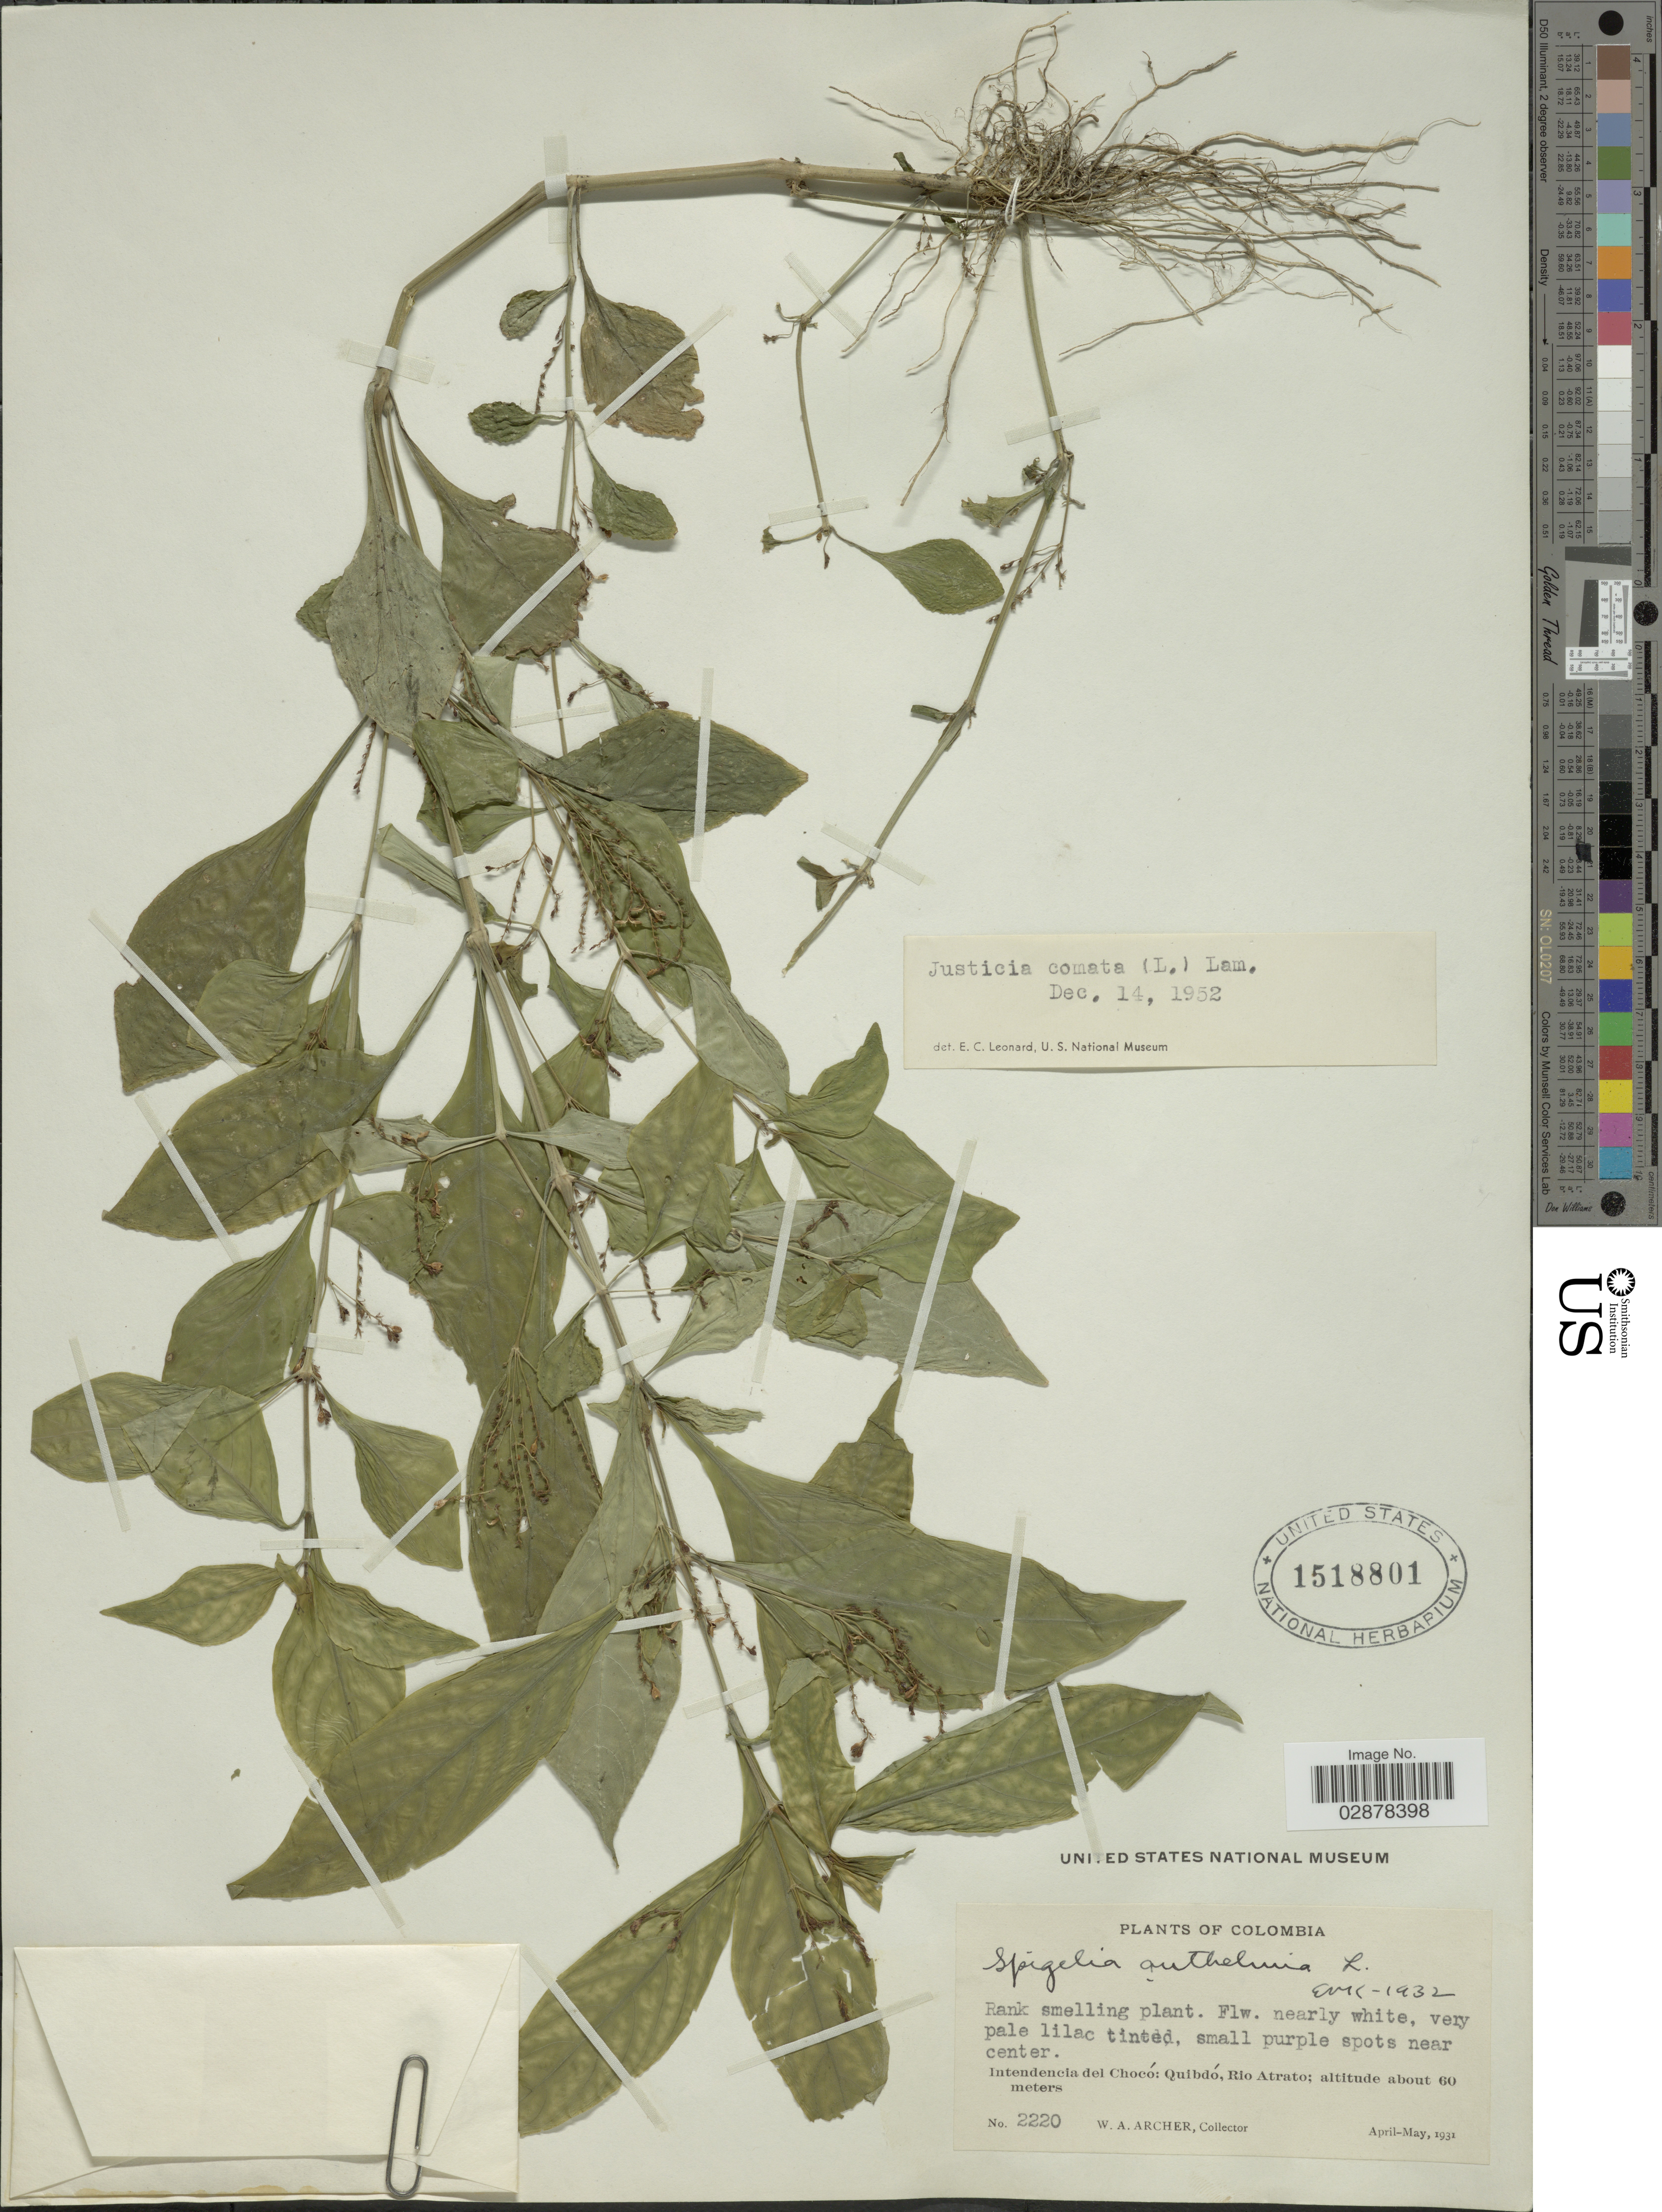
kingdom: Plantae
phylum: Tracheophyta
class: Magnoliopsida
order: Lamiales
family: Acanthaceae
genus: Justicia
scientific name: Justicia comata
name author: (L.) Lam.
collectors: W. Archer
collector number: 2220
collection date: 1931-04/1931-05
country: Colombia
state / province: Chocó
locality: Intendencia del Chocó: Quibdó, Rio Atrato.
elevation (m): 60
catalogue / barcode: US 1518801